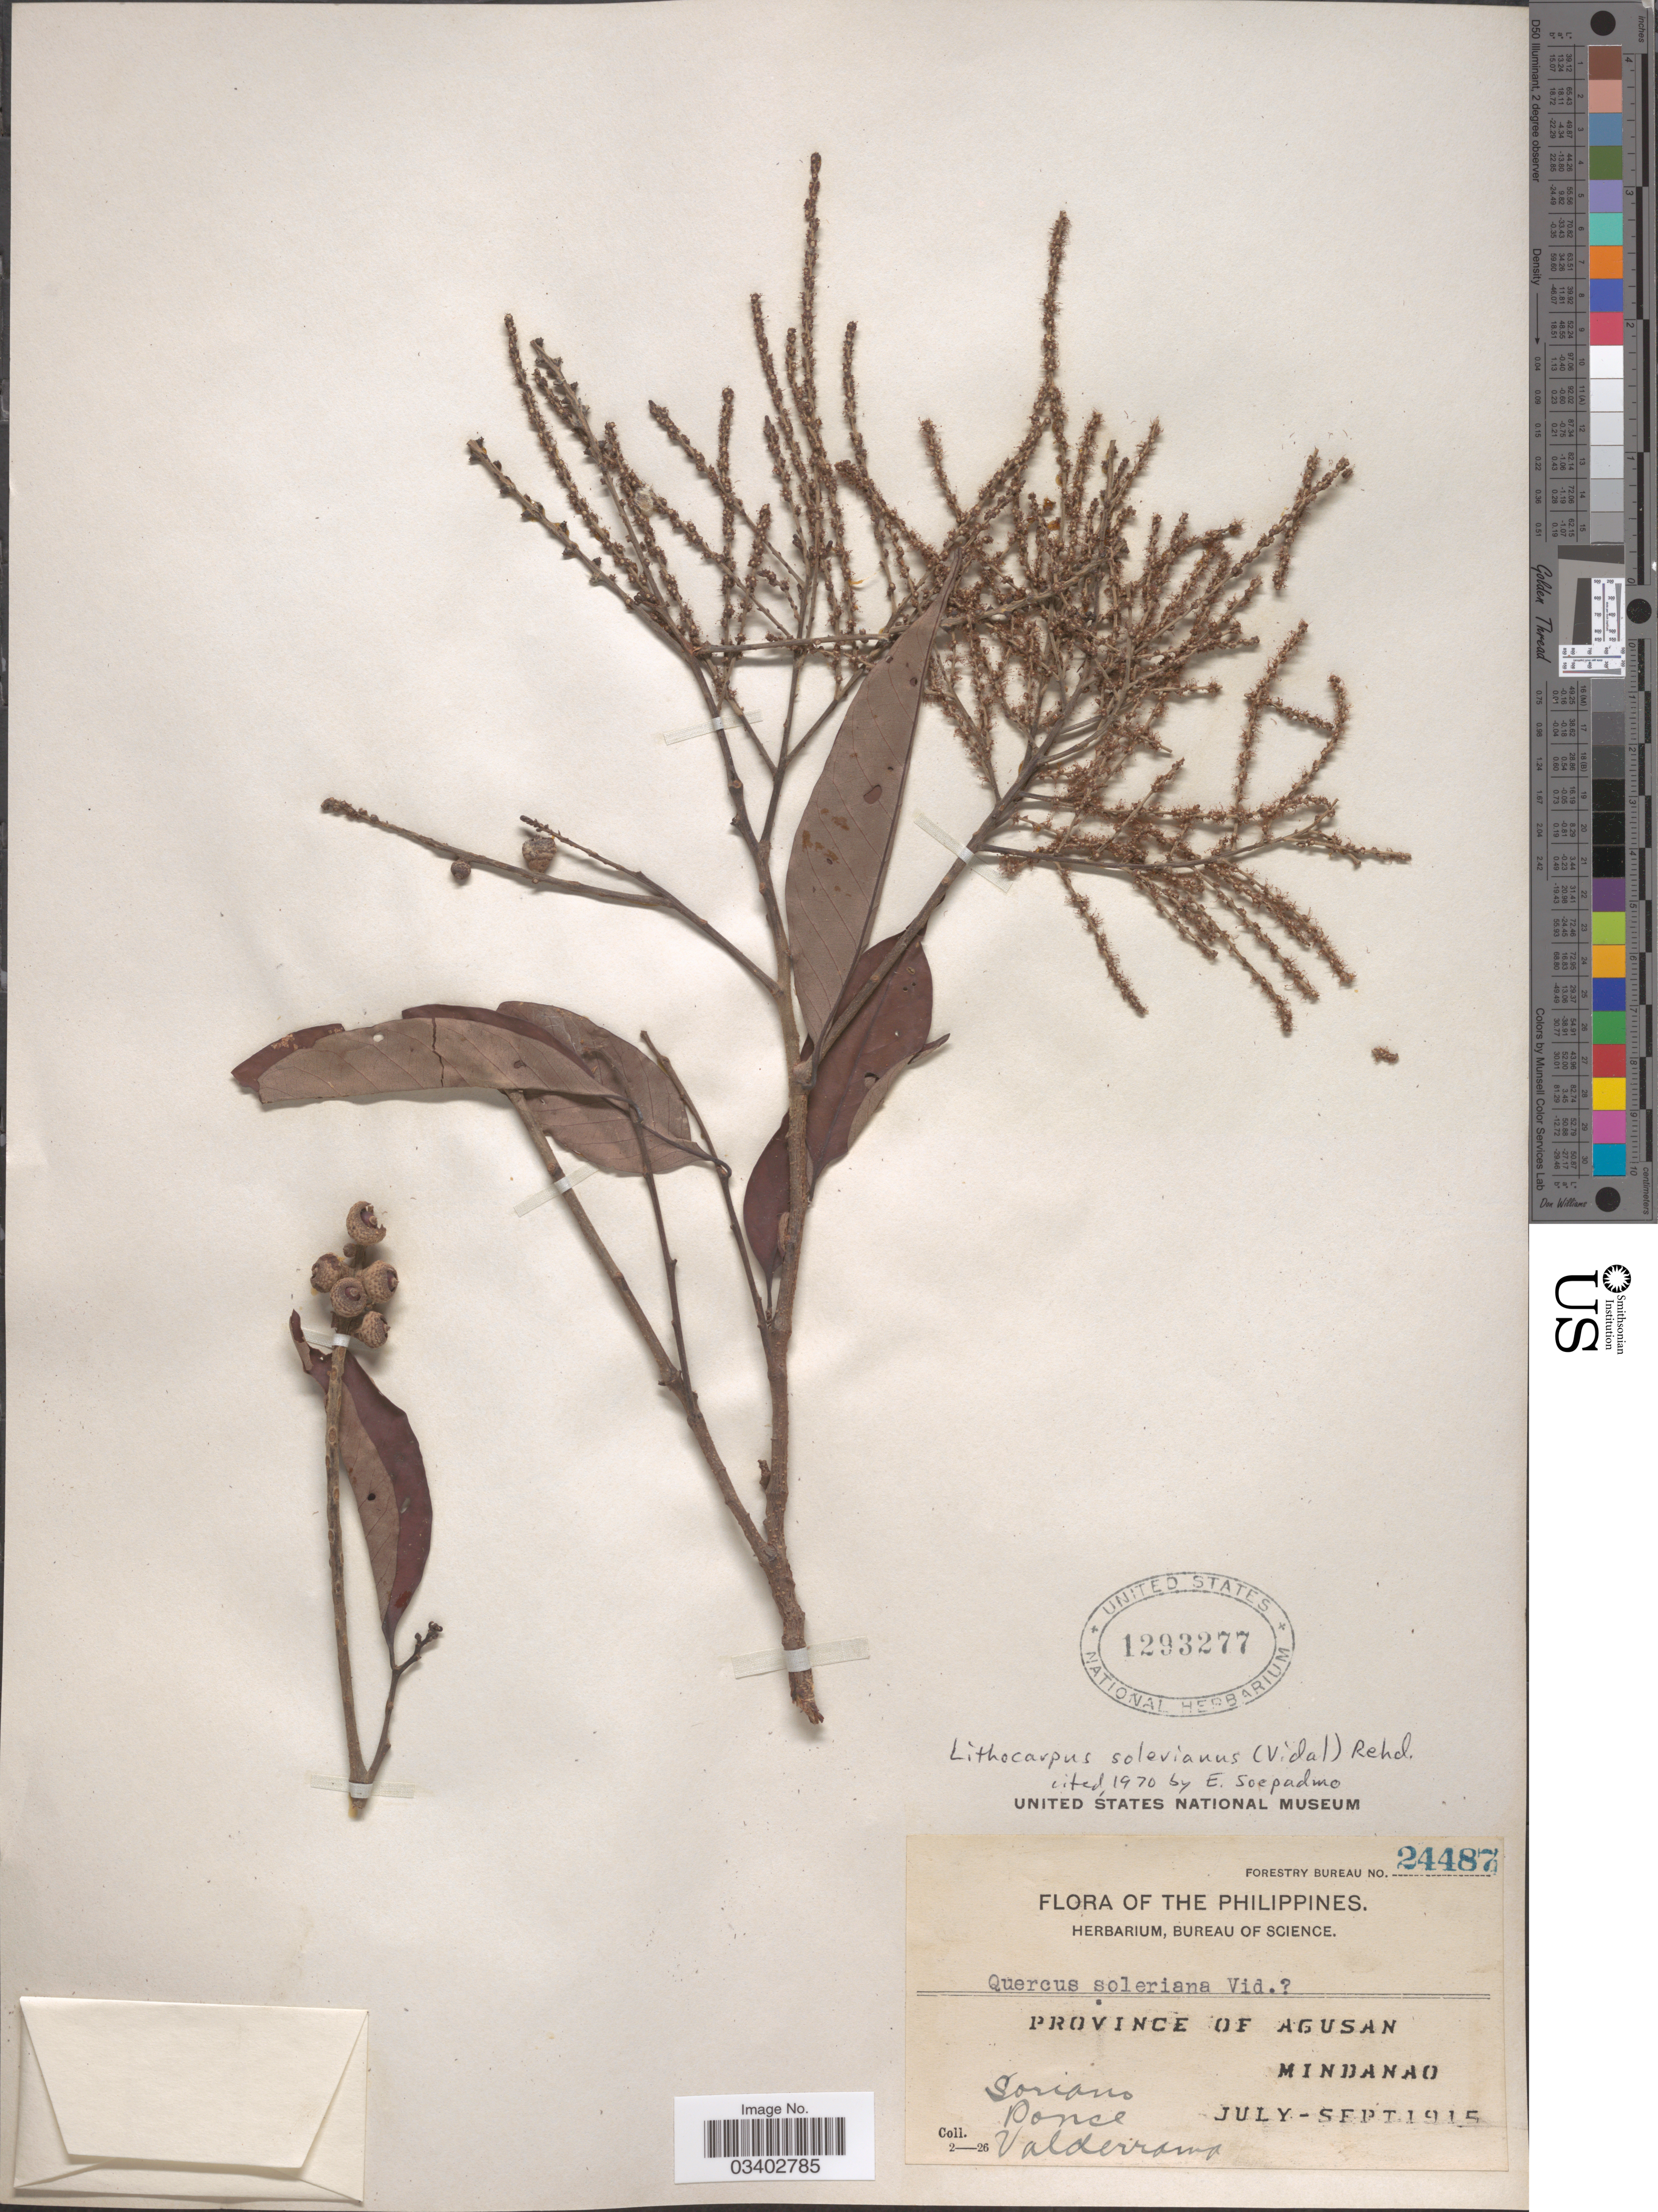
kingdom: Plantae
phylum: Tracheophyta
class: Magnoliopsida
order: Fagales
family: Fagaceae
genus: Lithocarpus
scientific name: Lithocarpus solerianus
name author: (Vidal) Rehder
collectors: -. Soriano, Ponce & -. Valderrama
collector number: Forestry Bureau 24487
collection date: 1915-07/1915-09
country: Philippines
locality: Province of Agusan. Mindanao.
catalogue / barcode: US 1293277